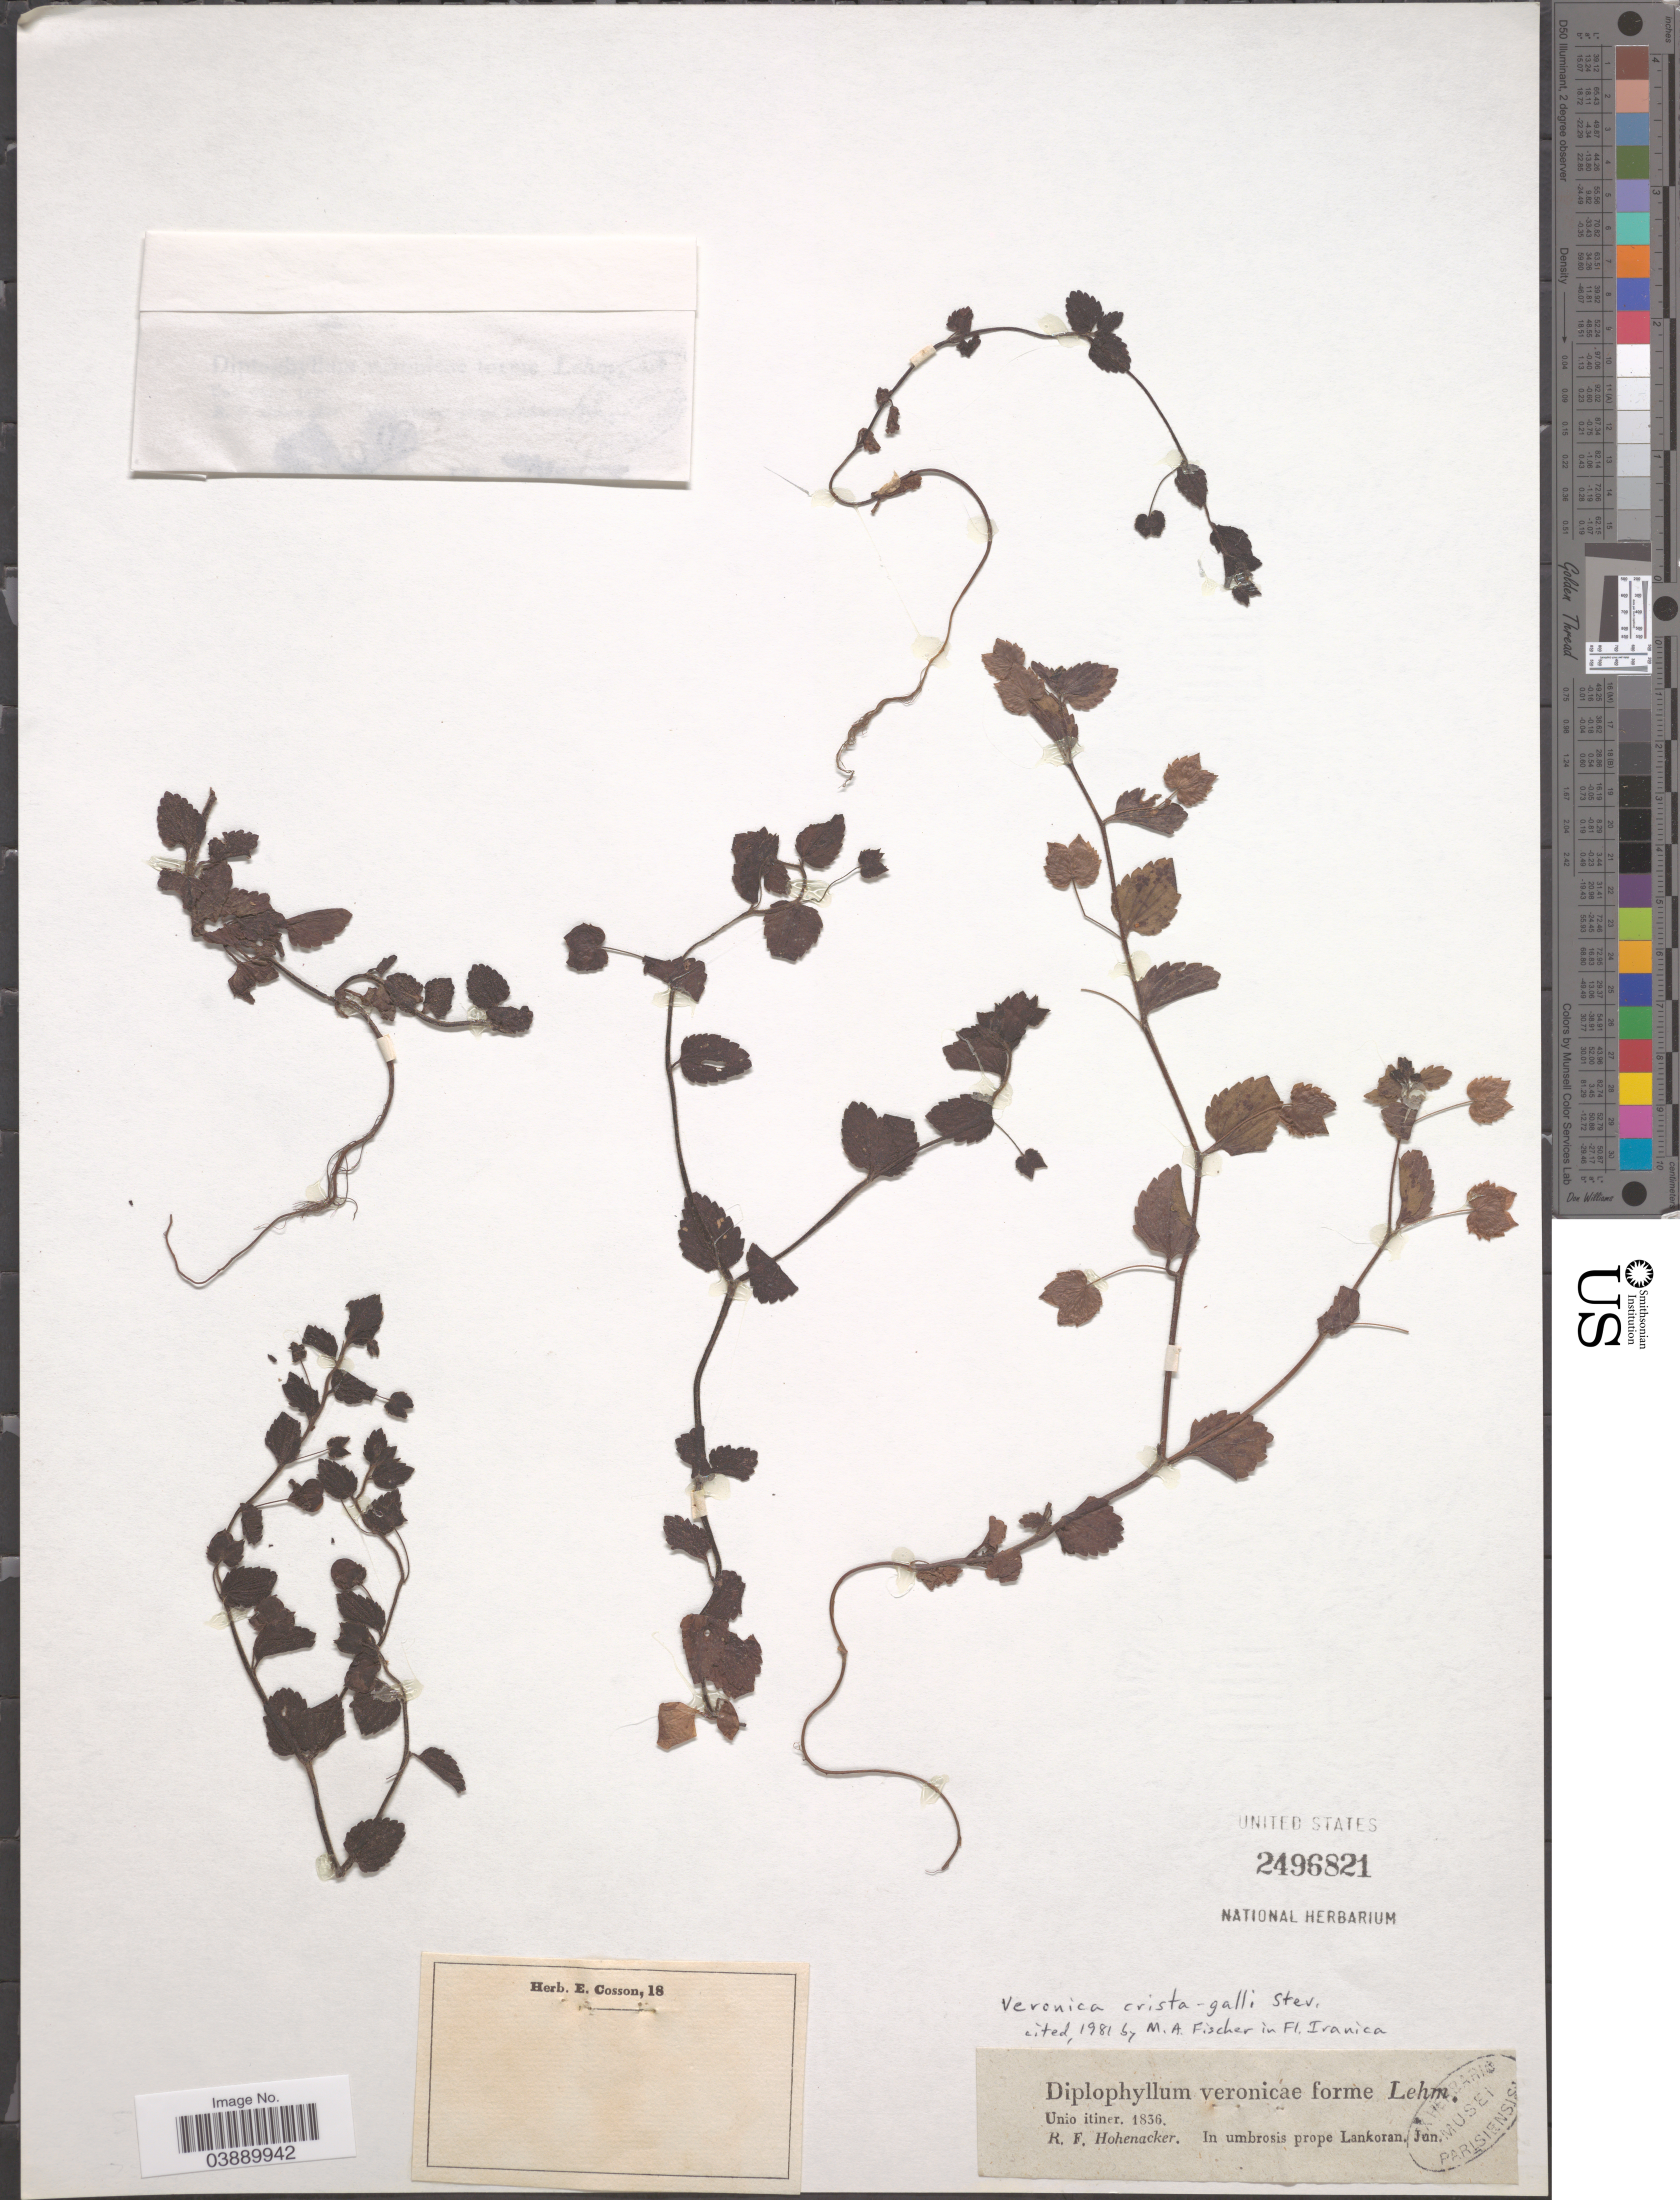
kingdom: Plantae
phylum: Tracheophyta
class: Magnoliopsida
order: Lamiales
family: Plantaginaceae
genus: Veronica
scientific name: Veronica crista-galli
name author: Steven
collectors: R. F. Hohenacker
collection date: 1836-06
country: Azerbaijan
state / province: Lankaran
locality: In umbrosis prope Lankoran.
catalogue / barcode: US 2496821